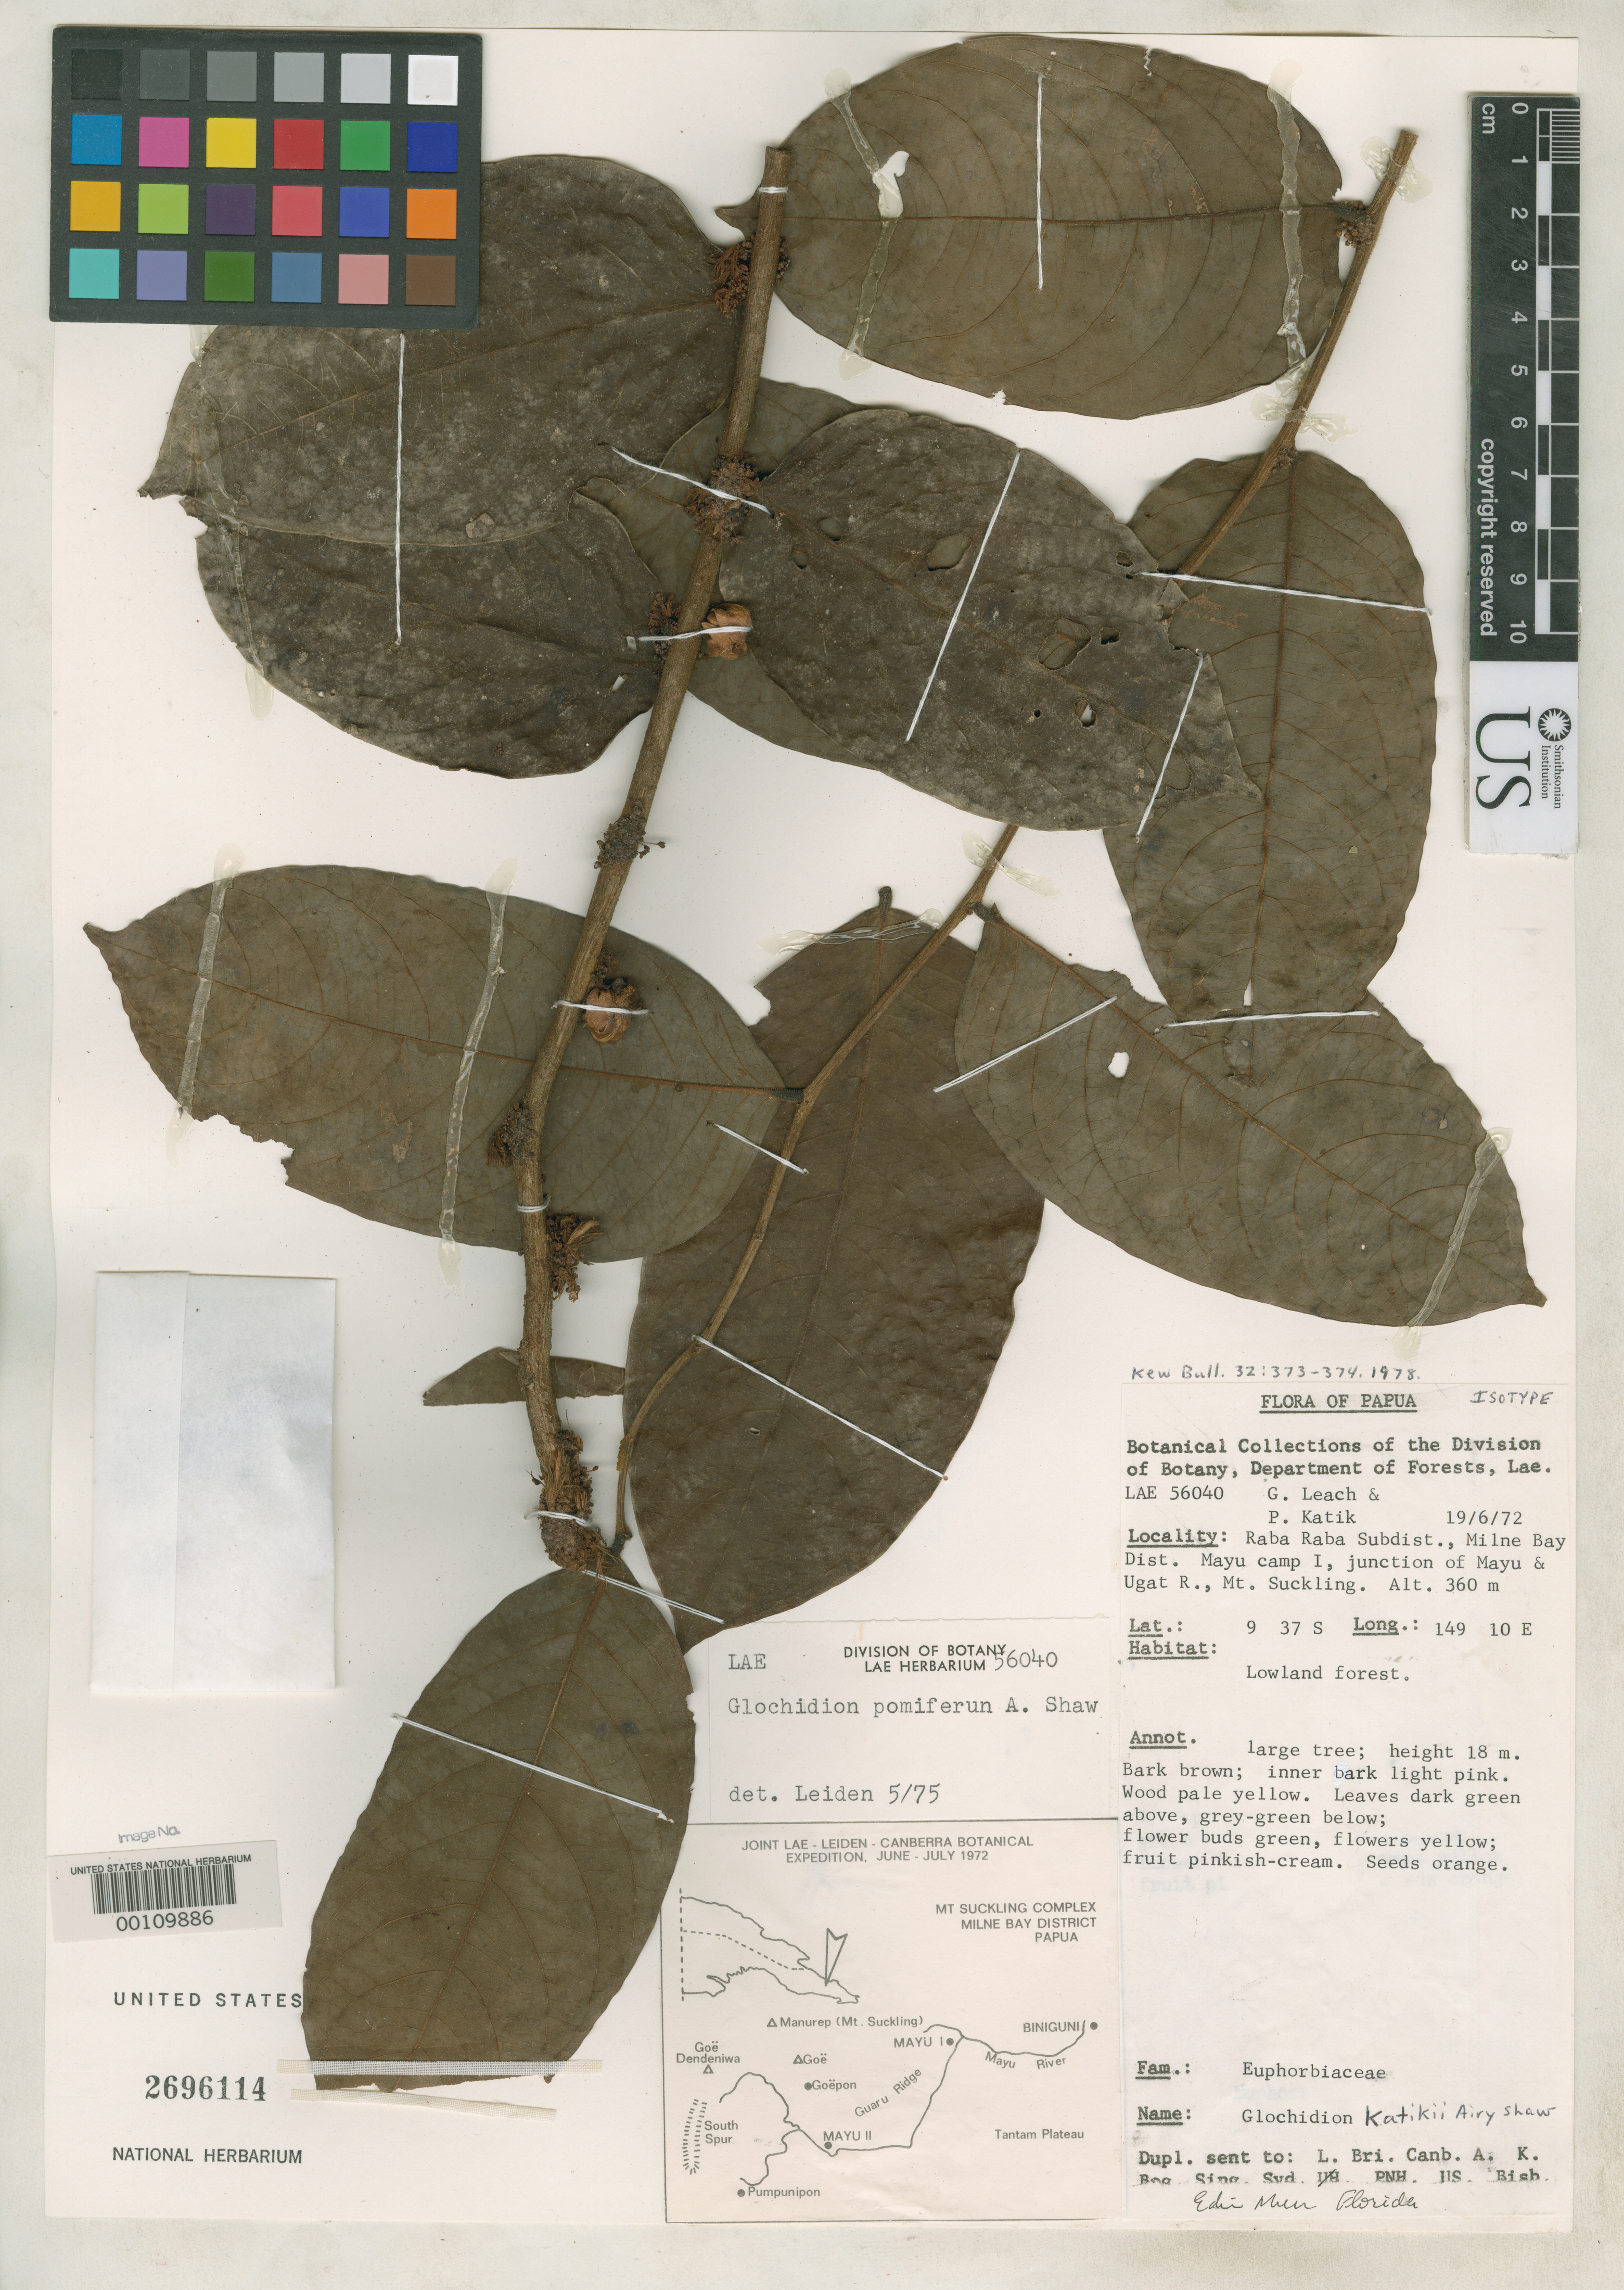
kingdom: Plantae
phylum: Tracheophyta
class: Magnoliopsida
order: Malpighiales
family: Phyllanthaceae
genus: Glochidion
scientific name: Glochidion katikii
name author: Airy Shaw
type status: Isotype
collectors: G. Leach & P. Katik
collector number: Lae 56040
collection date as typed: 19 Jun 1972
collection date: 1972-06-19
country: Papua New Guinea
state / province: Milne Bay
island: New Guinea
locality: Raba Raba, junction of Mayu & Ugat R., Mt. Suckling.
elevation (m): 360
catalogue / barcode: US 2696114